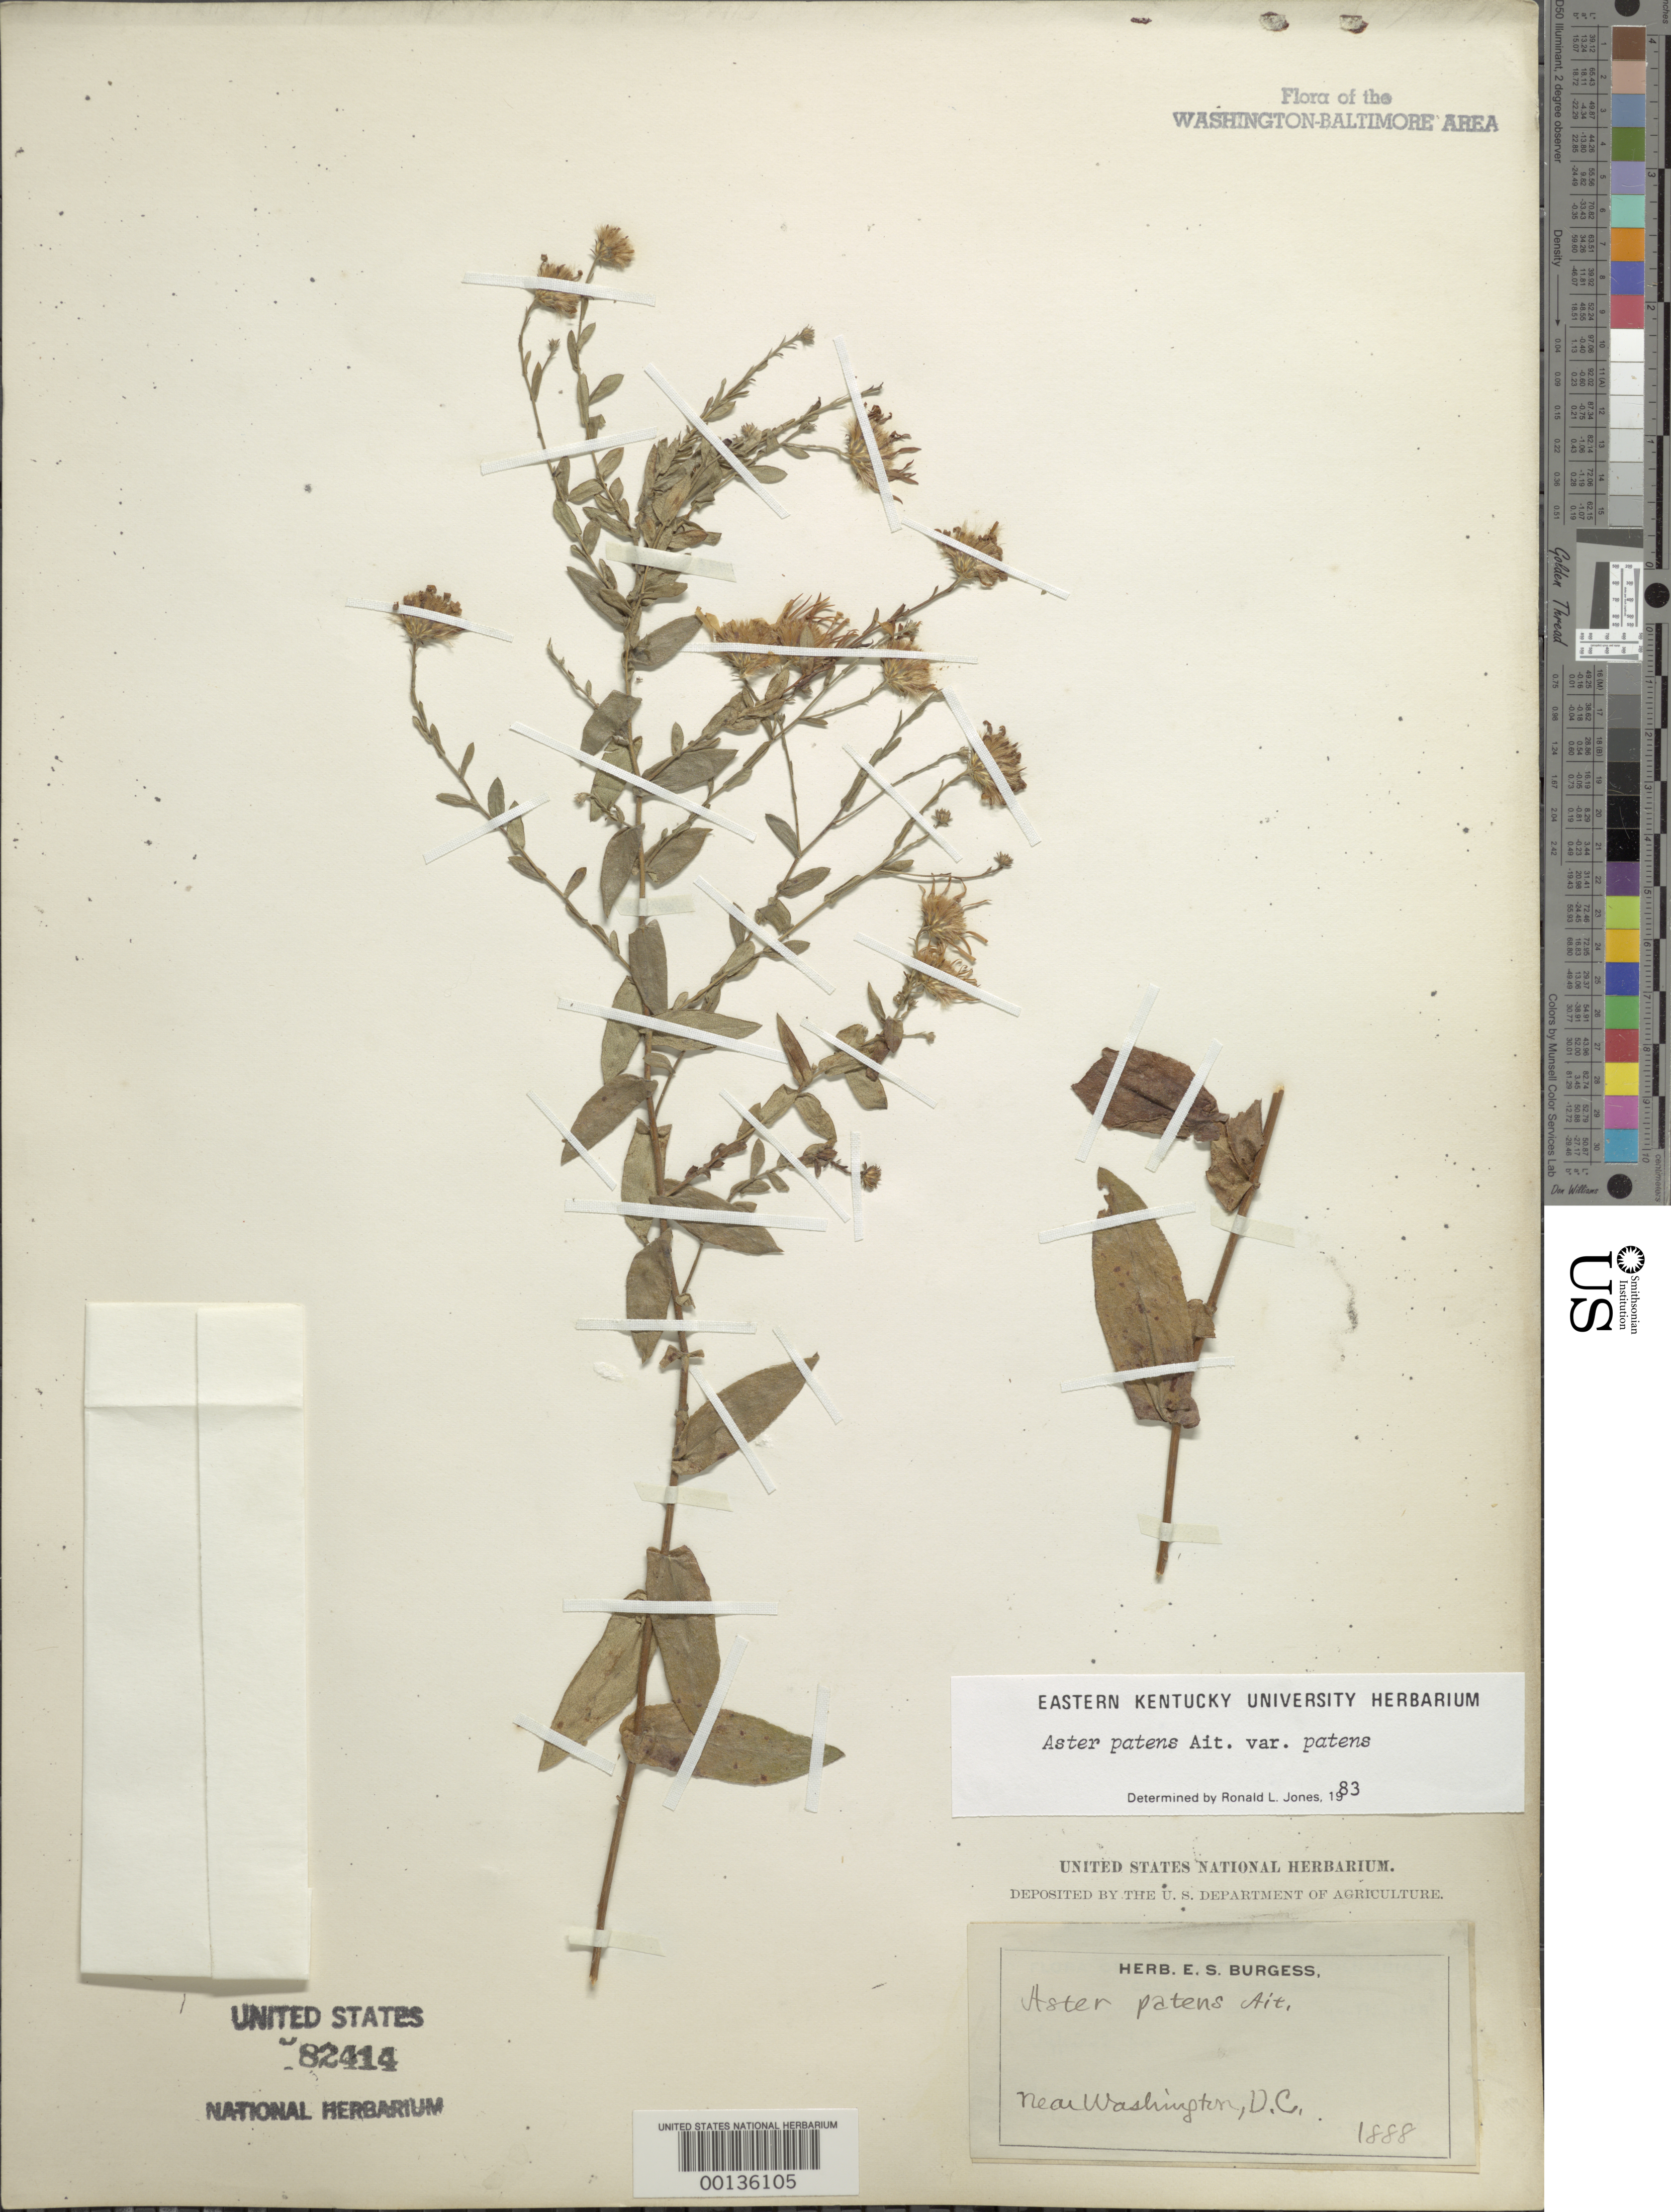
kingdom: Plantae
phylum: Tracheophyta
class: Magnoliopsida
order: Asterales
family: Asteraceae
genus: Symphyotrichum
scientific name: Symphyotrichum patens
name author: (Aiton) G.L. Nesom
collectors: E. Burgess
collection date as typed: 1888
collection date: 1888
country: United States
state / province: District of Columbia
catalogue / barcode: US 82414